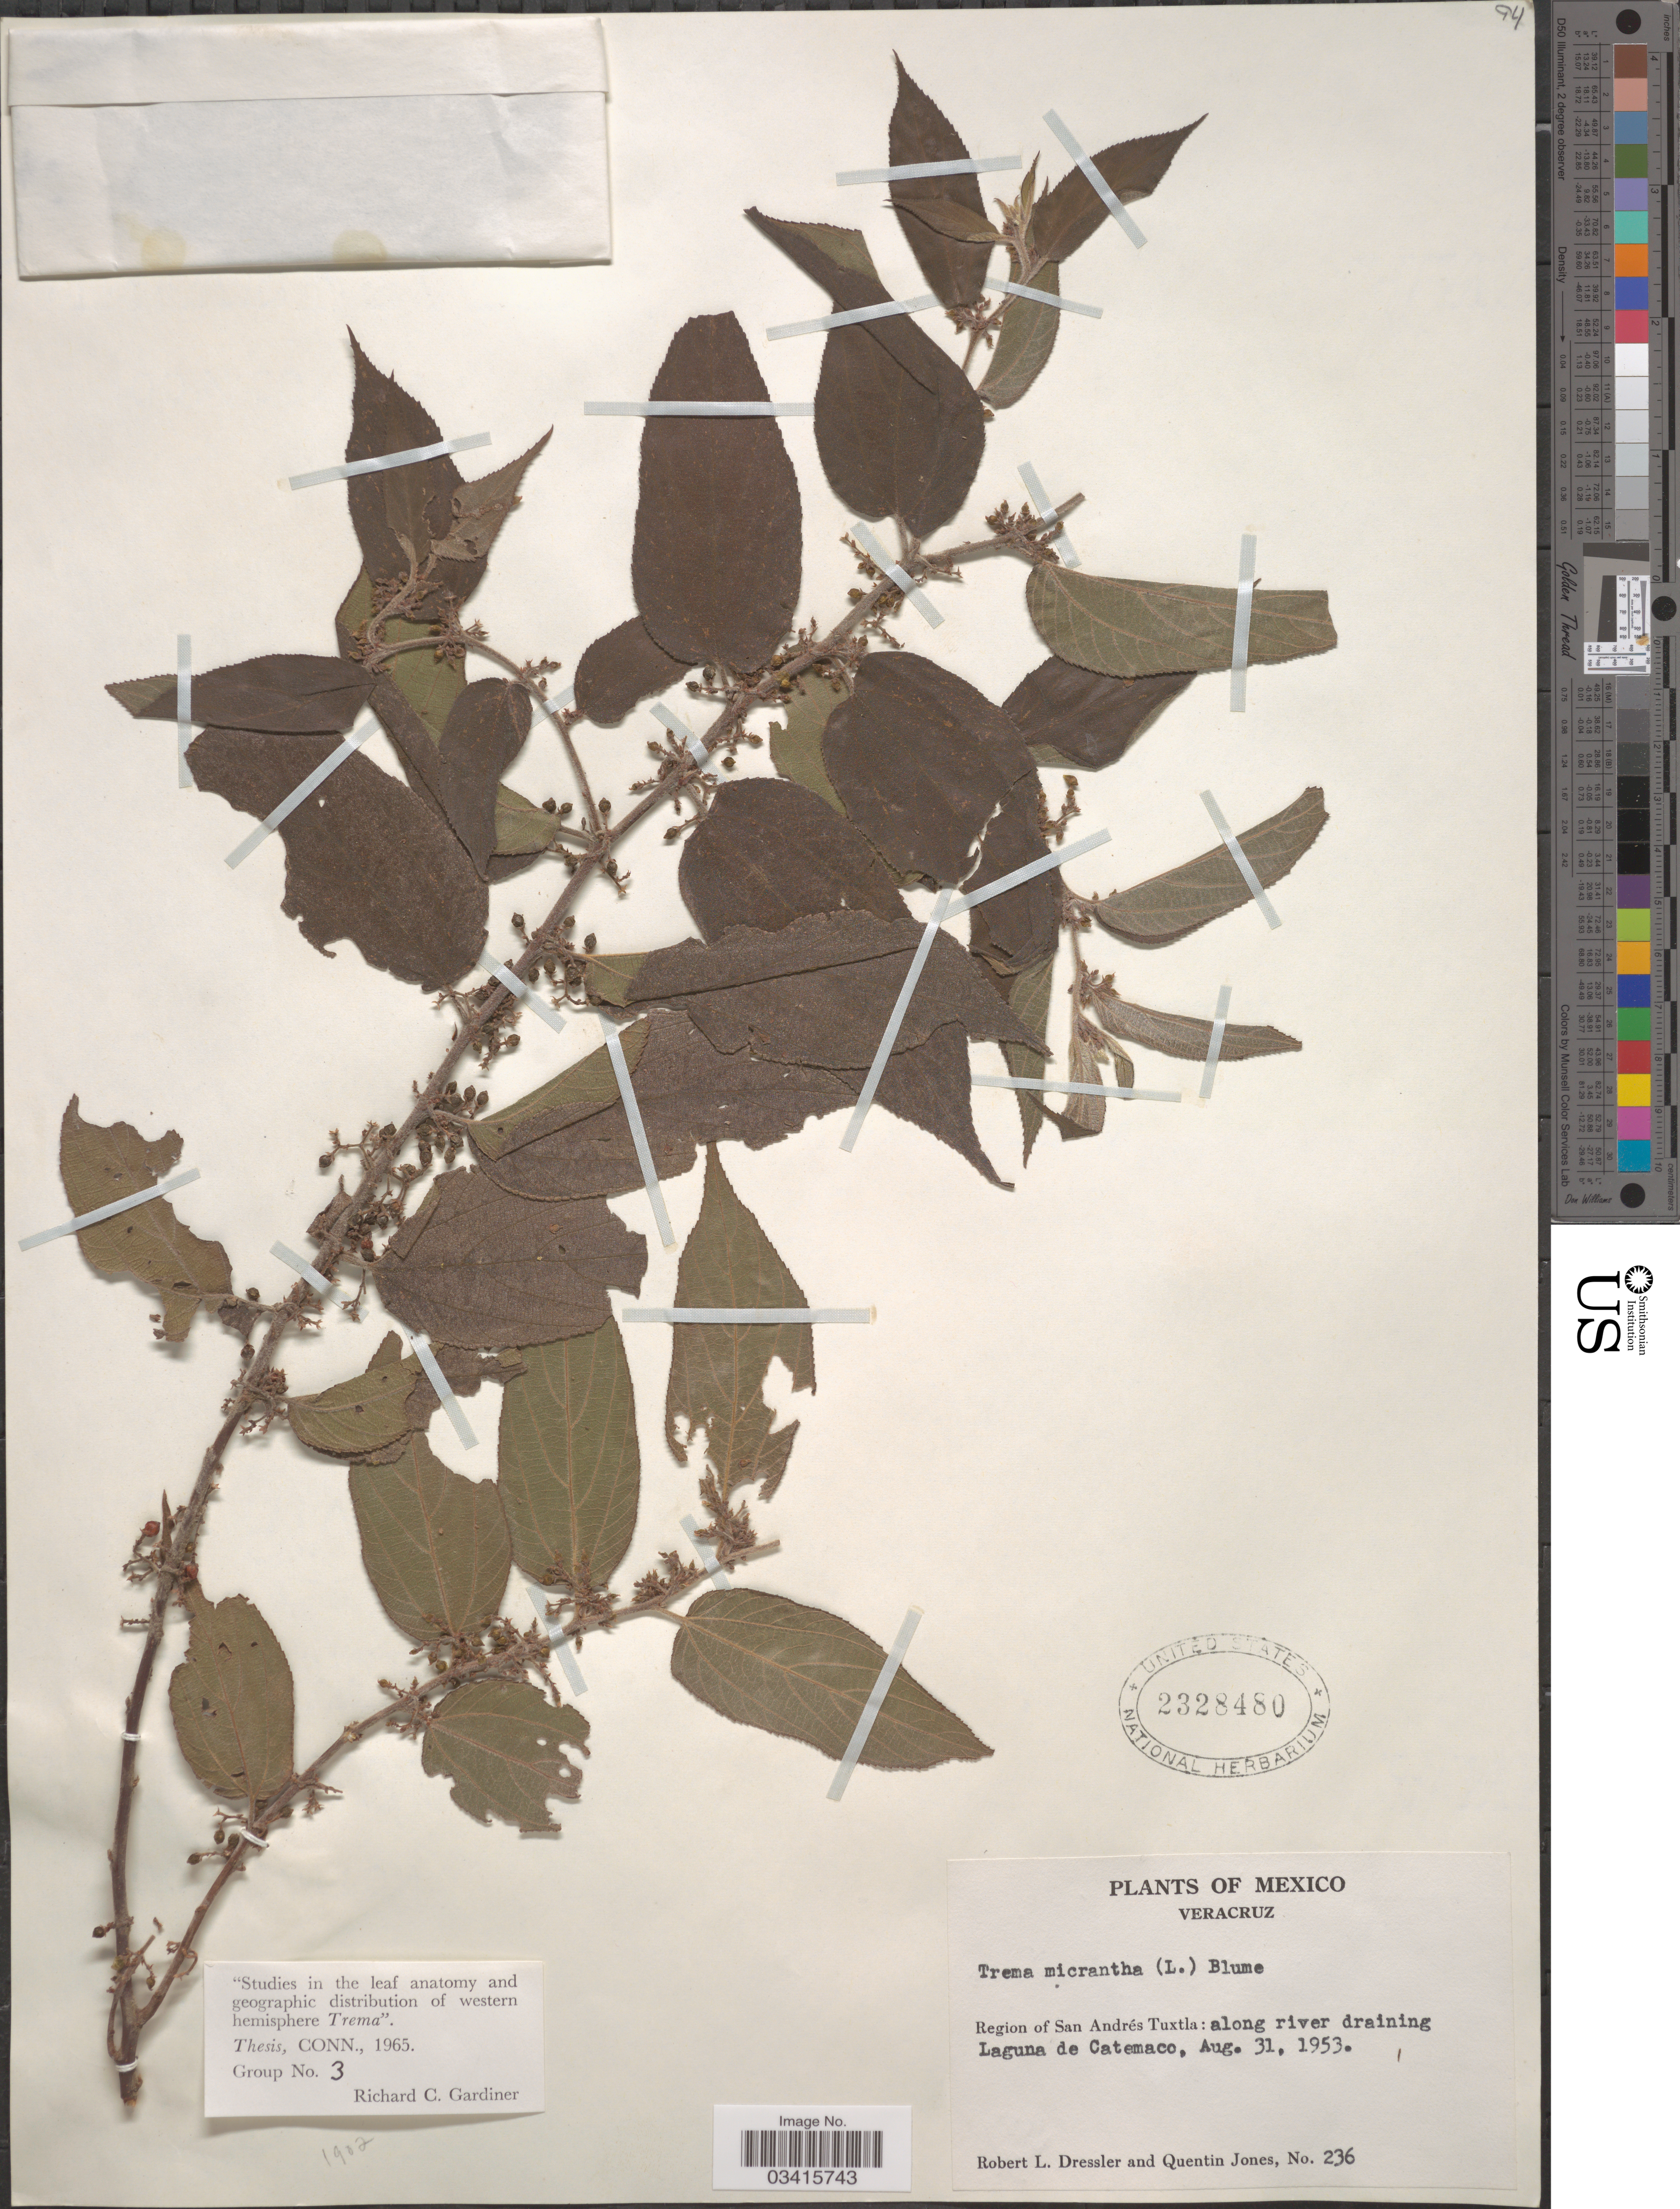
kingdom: Plantae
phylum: Tracheophyta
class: Magnoliopsida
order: Rosales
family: Cannabaceae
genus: Trema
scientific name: Trema micranthum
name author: (L.) Blume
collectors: R. Dressler & Q. Jones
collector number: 236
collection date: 1953-08-31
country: Mexico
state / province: Veracruz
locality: Veracruz, Region of San Andrés Tuxtla: along river draining Laguna de Catemaco.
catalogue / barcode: US 2328480